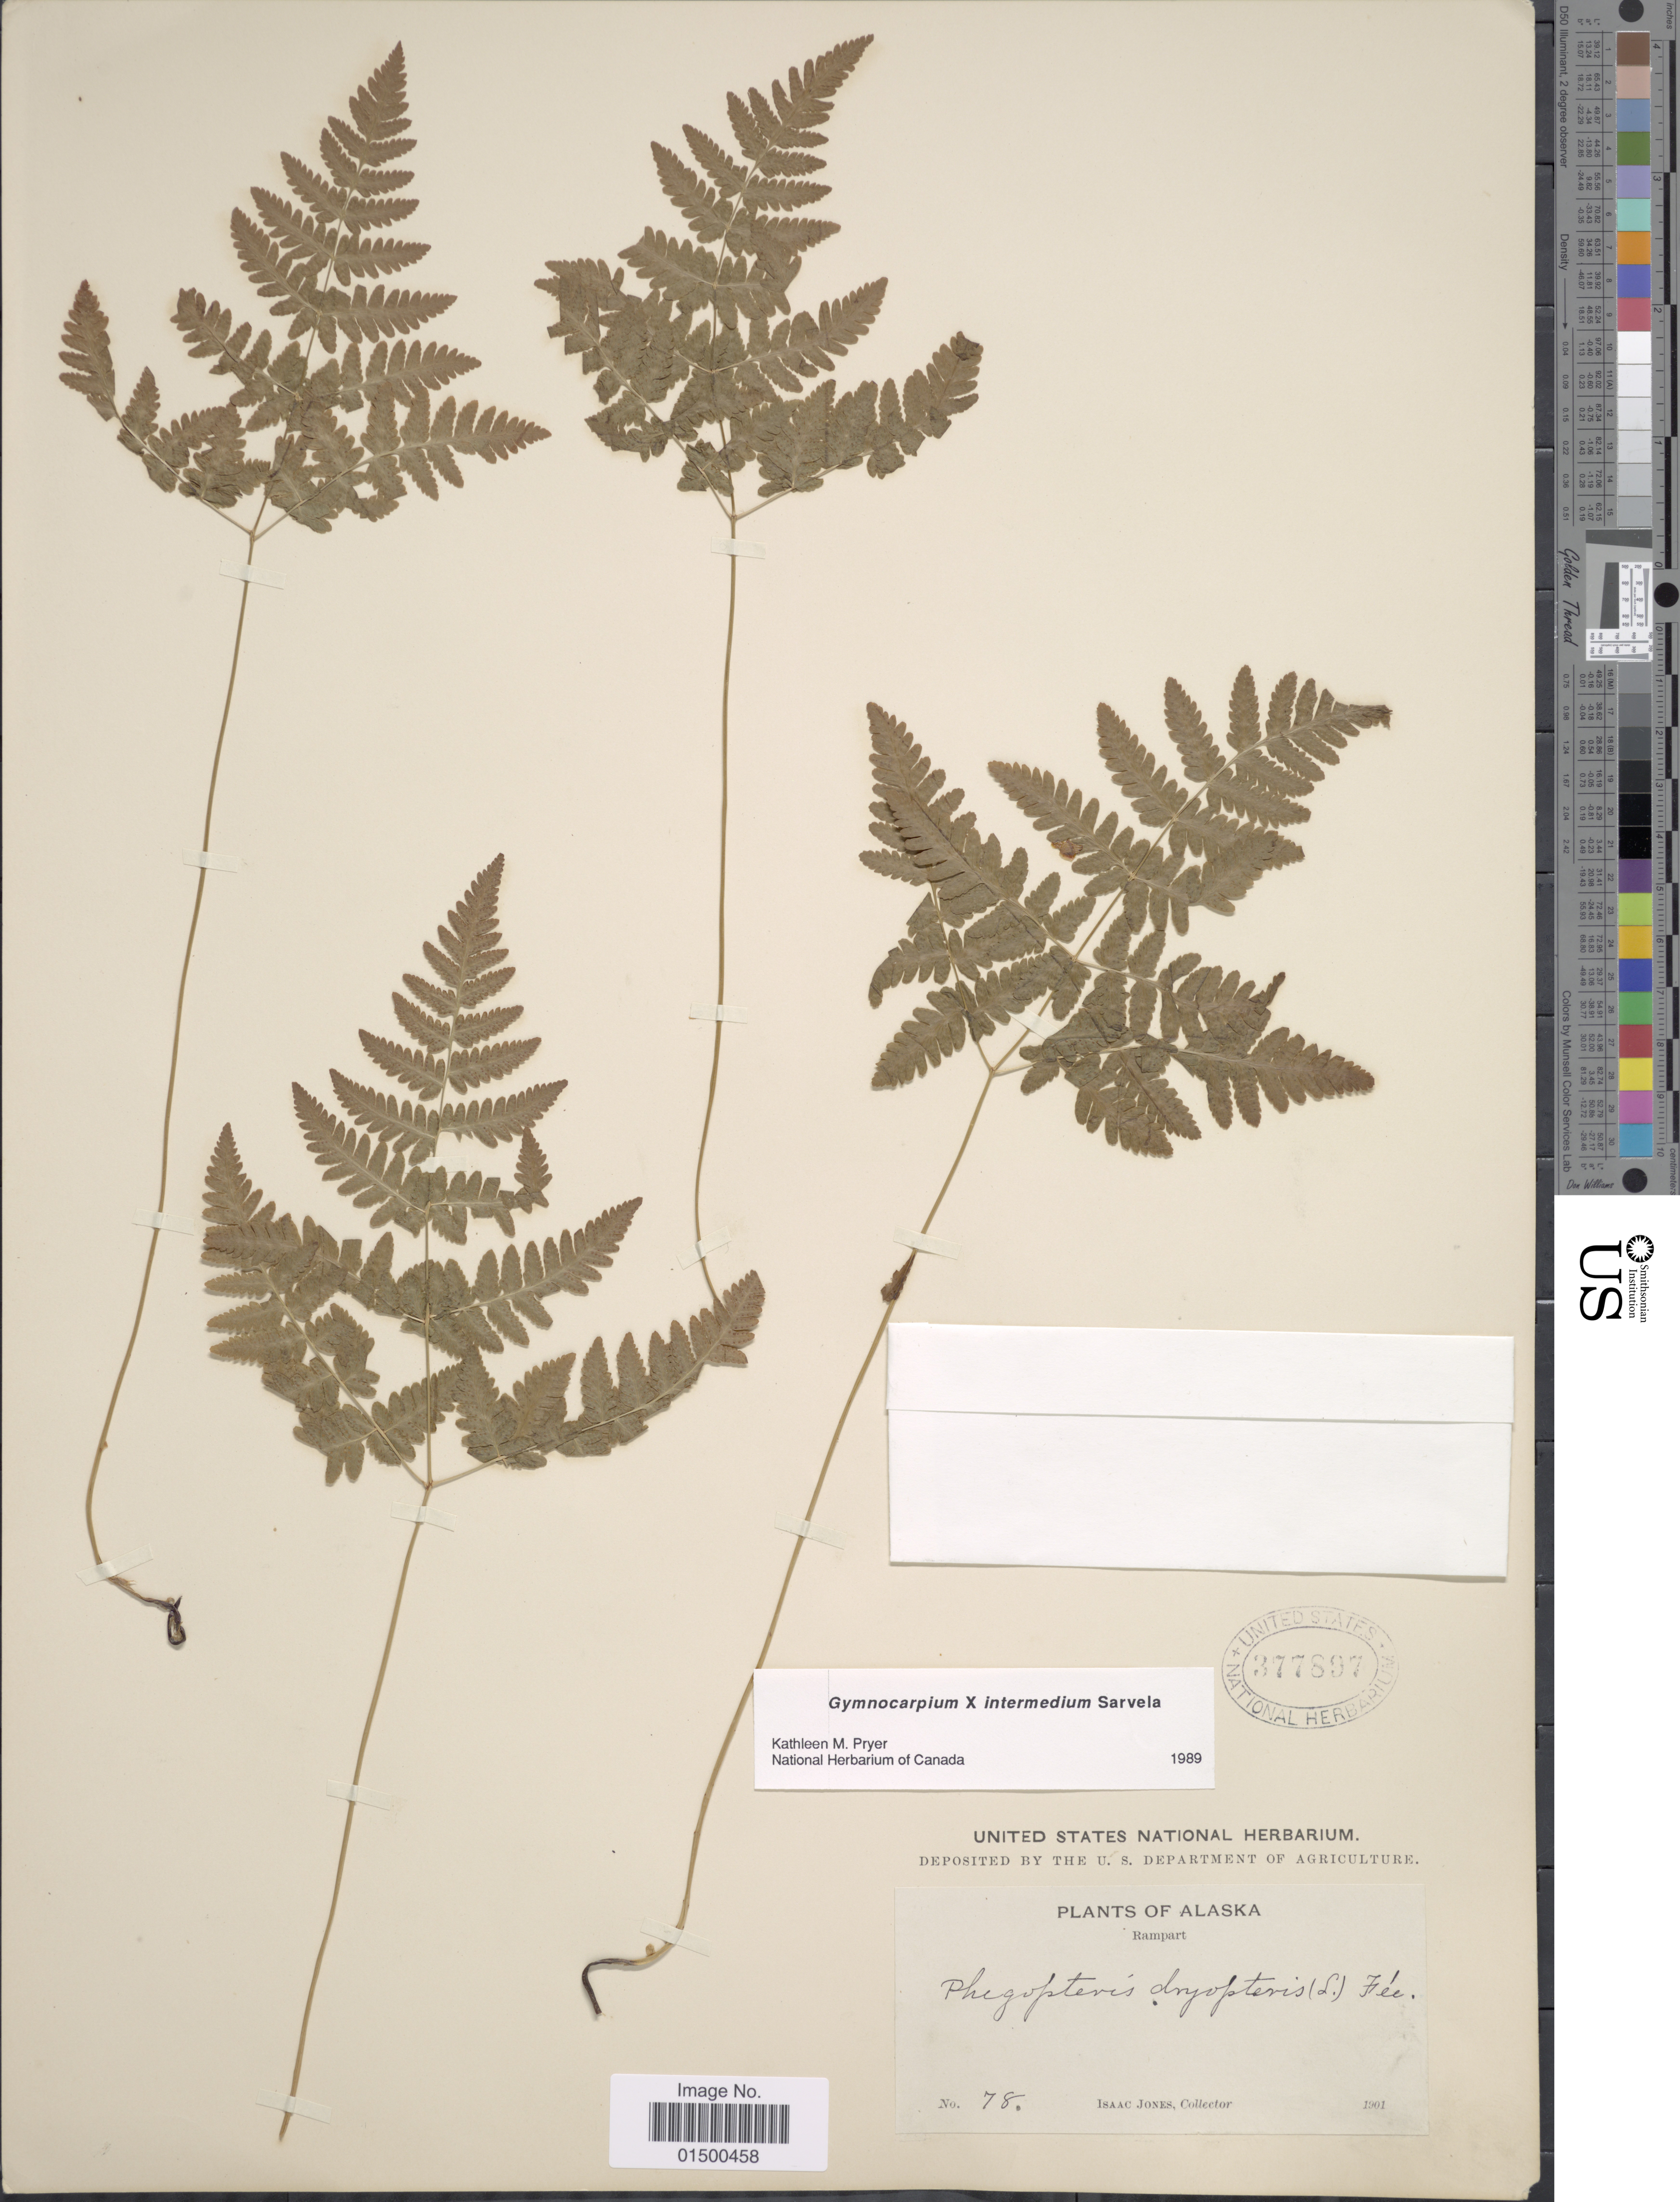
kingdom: Plantae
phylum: Tracheophyta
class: Polypodiopsida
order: Polypodiales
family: Cystopteridaceae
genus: Gymnocarpium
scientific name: Gymnocarpium x intermedium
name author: Sarvela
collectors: I. Jones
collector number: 78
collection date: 1901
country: United States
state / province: Alaska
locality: Rampart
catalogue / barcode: US 377897